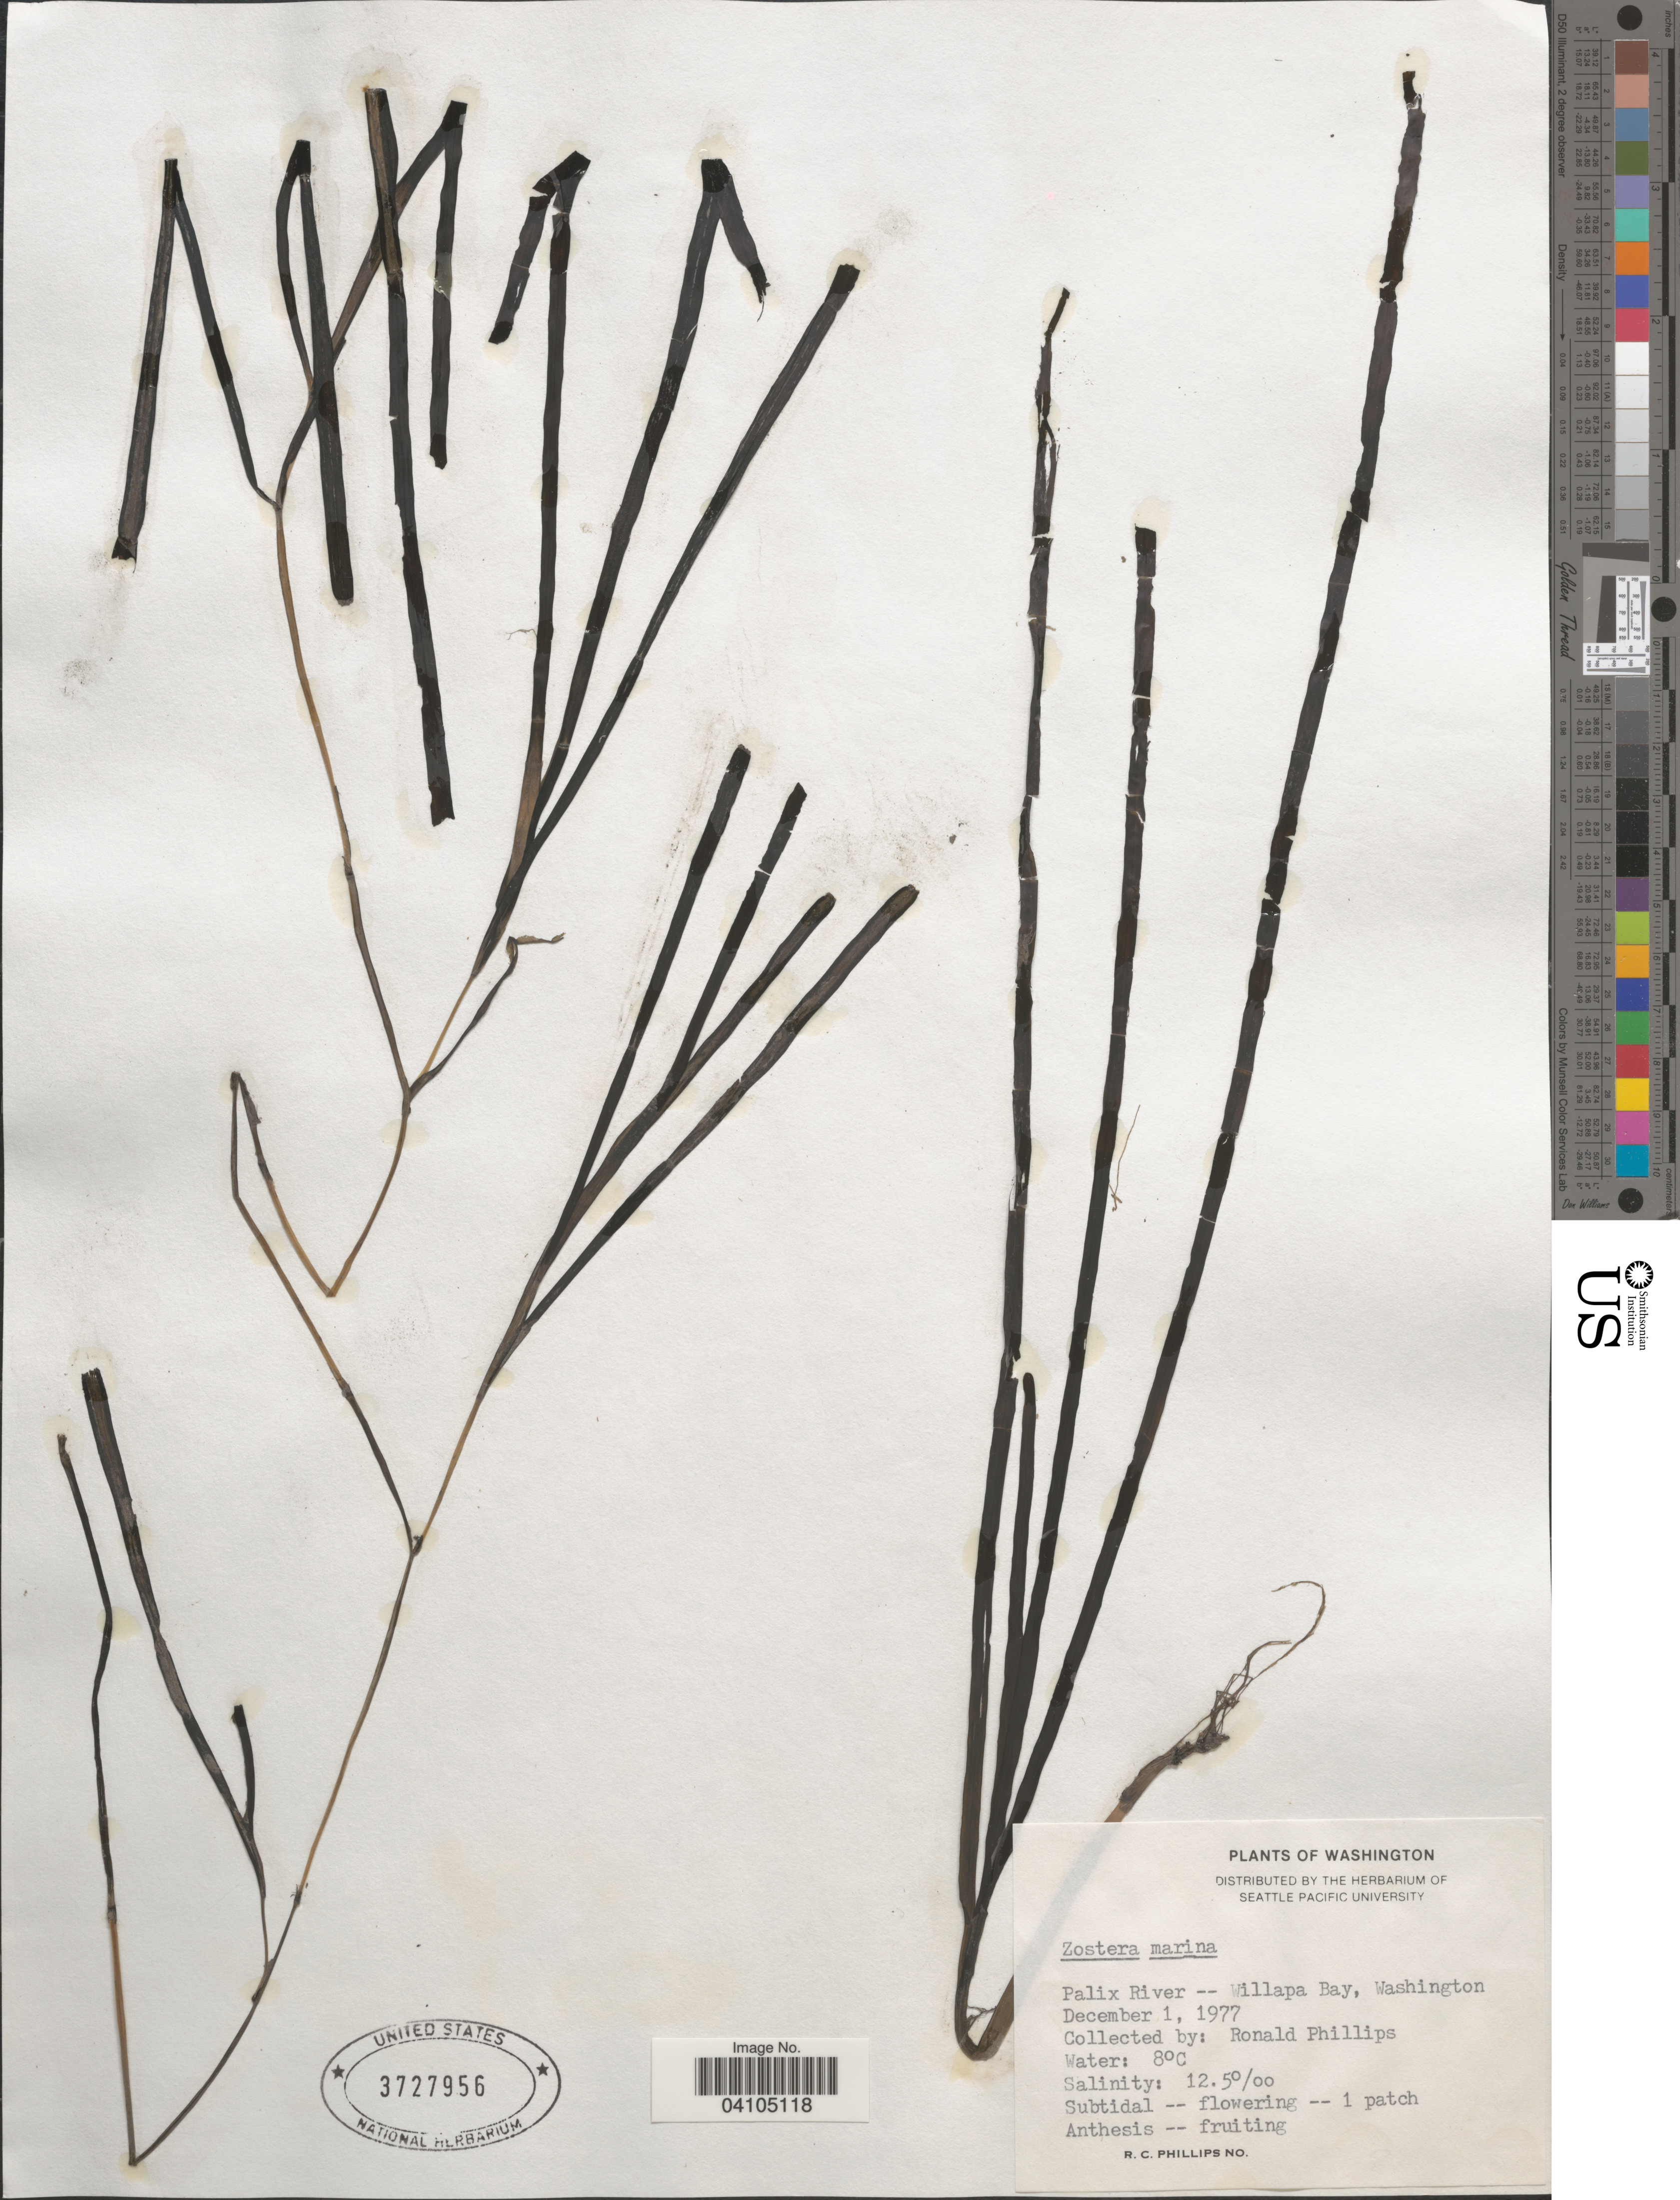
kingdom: Plantae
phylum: Tracheophyta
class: Liliopsida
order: Alismatales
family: Zosteraceae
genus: Zostera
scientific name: Zostera marina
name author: L.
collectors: R. C. Phillips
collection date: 1977-12-01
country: United States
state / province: Washington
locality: Palix River -- Willapa Bay.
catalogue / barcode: US 3727956